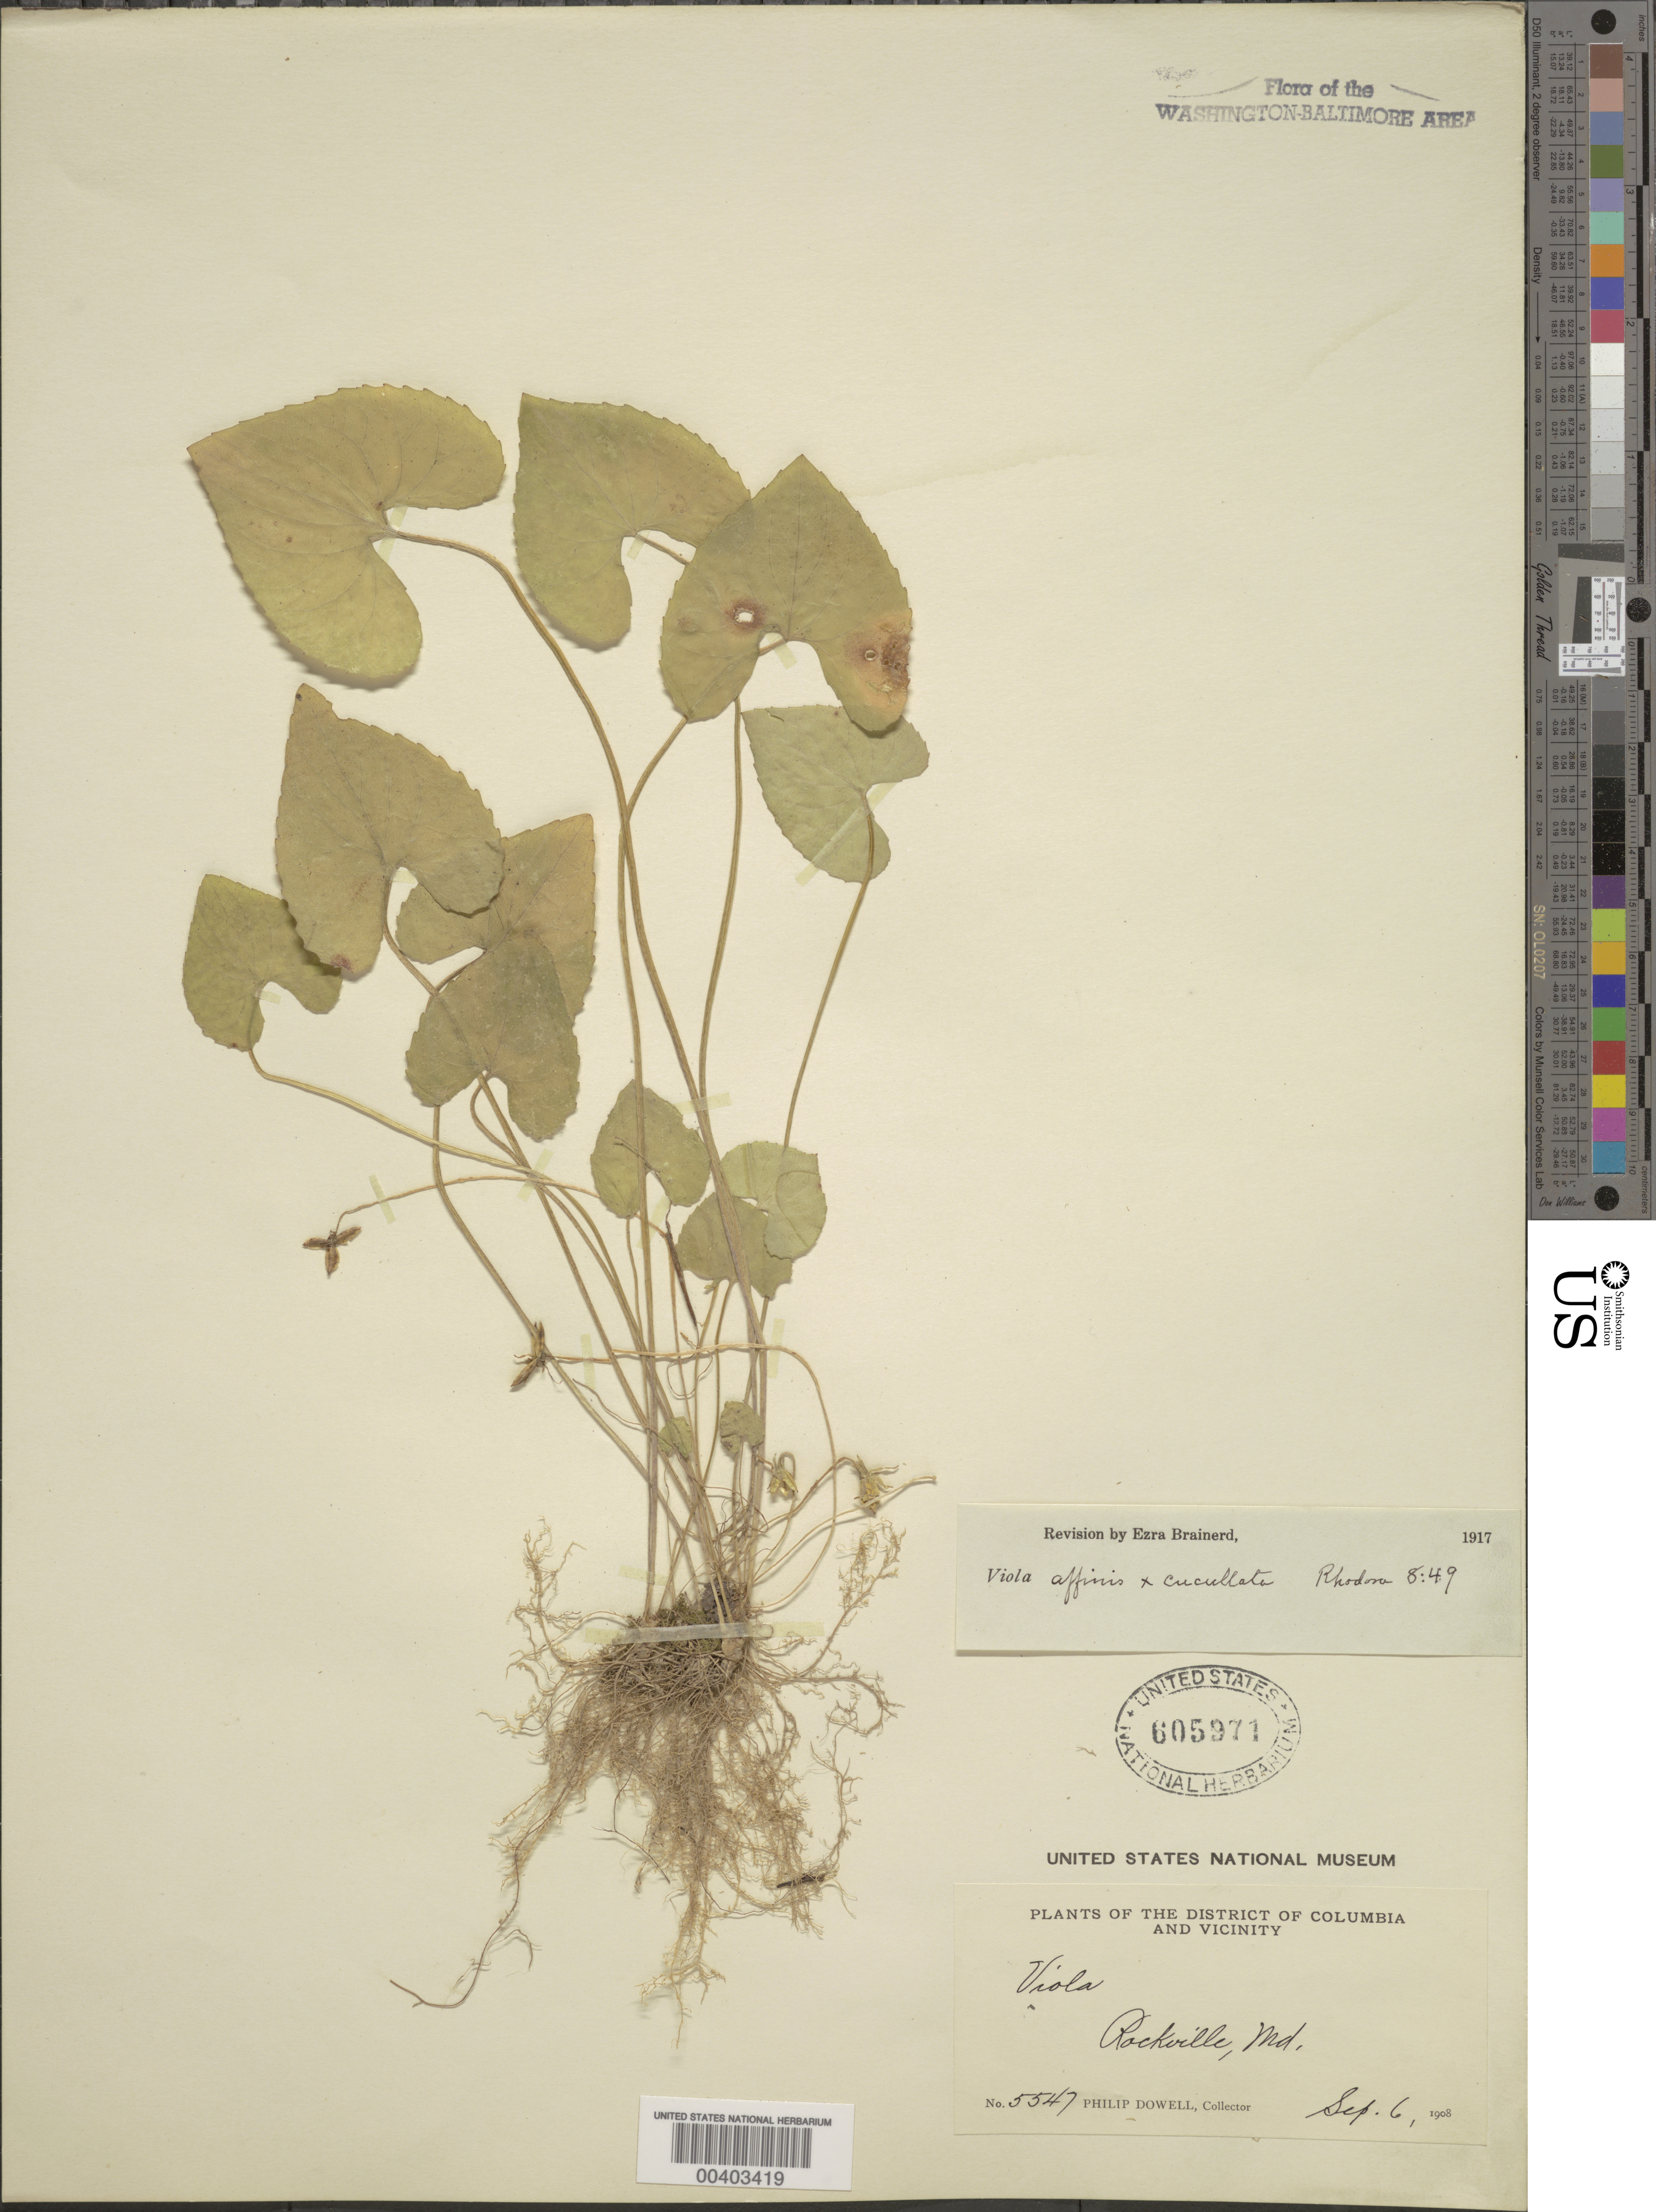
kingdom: Plantae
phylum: Tracheophyta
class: Magnoliopsida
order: Malpighiales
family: Violaceae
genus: Viola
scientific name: Viola sororia var. affinis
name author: (LeConte) McKinney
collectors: P. Dowell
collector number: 5547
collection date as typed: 06 Sep 1908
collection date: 1908-09-06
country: United States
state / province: Maryland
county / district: Montgomery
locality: Rockville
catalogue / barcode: US 605971